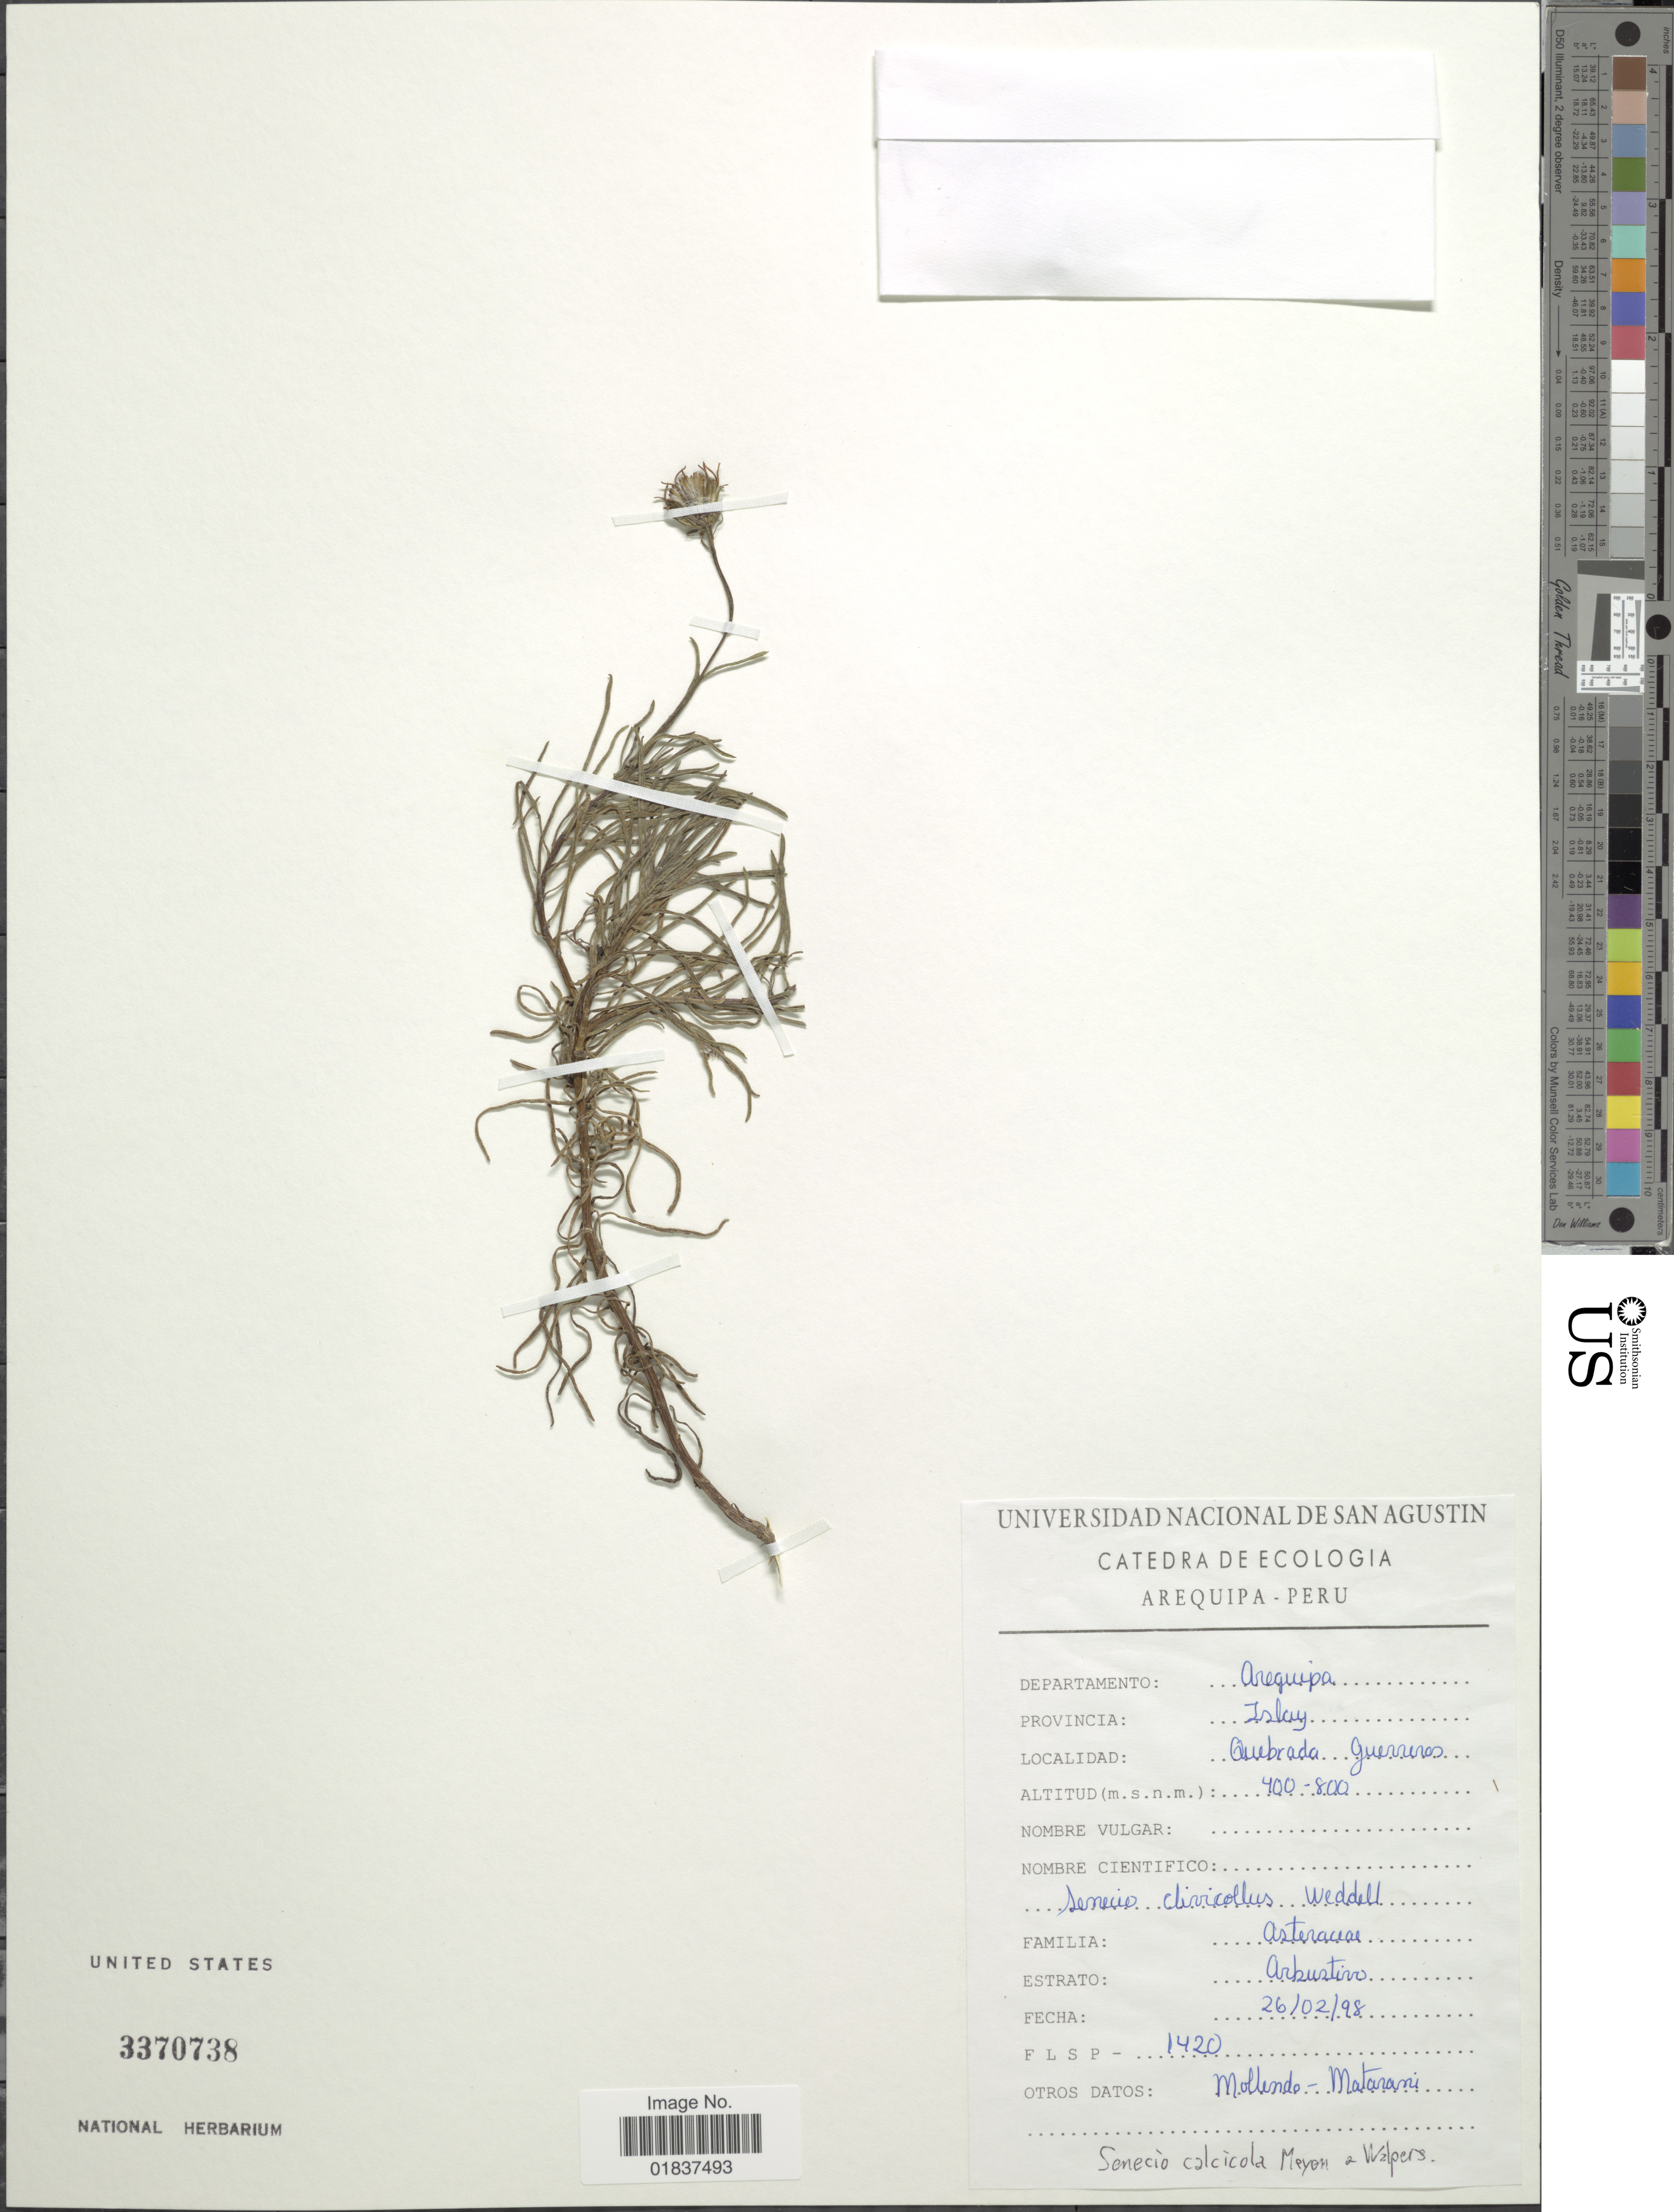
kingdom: Plantae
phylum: Tracheophyta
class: Magnoliopsida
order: Asterales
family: Asteraceae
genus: Senecio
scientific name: Senecio calcensis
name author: Cabrera & Zardini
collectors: -. Mollendo & Matarani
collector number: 1420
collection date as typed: Transcribed d/m/y: 26/2/98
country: Peru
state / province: Arequipa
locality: Departamento Arequipa. Quebrada guerreros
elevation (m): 400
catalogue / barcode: US 3370738